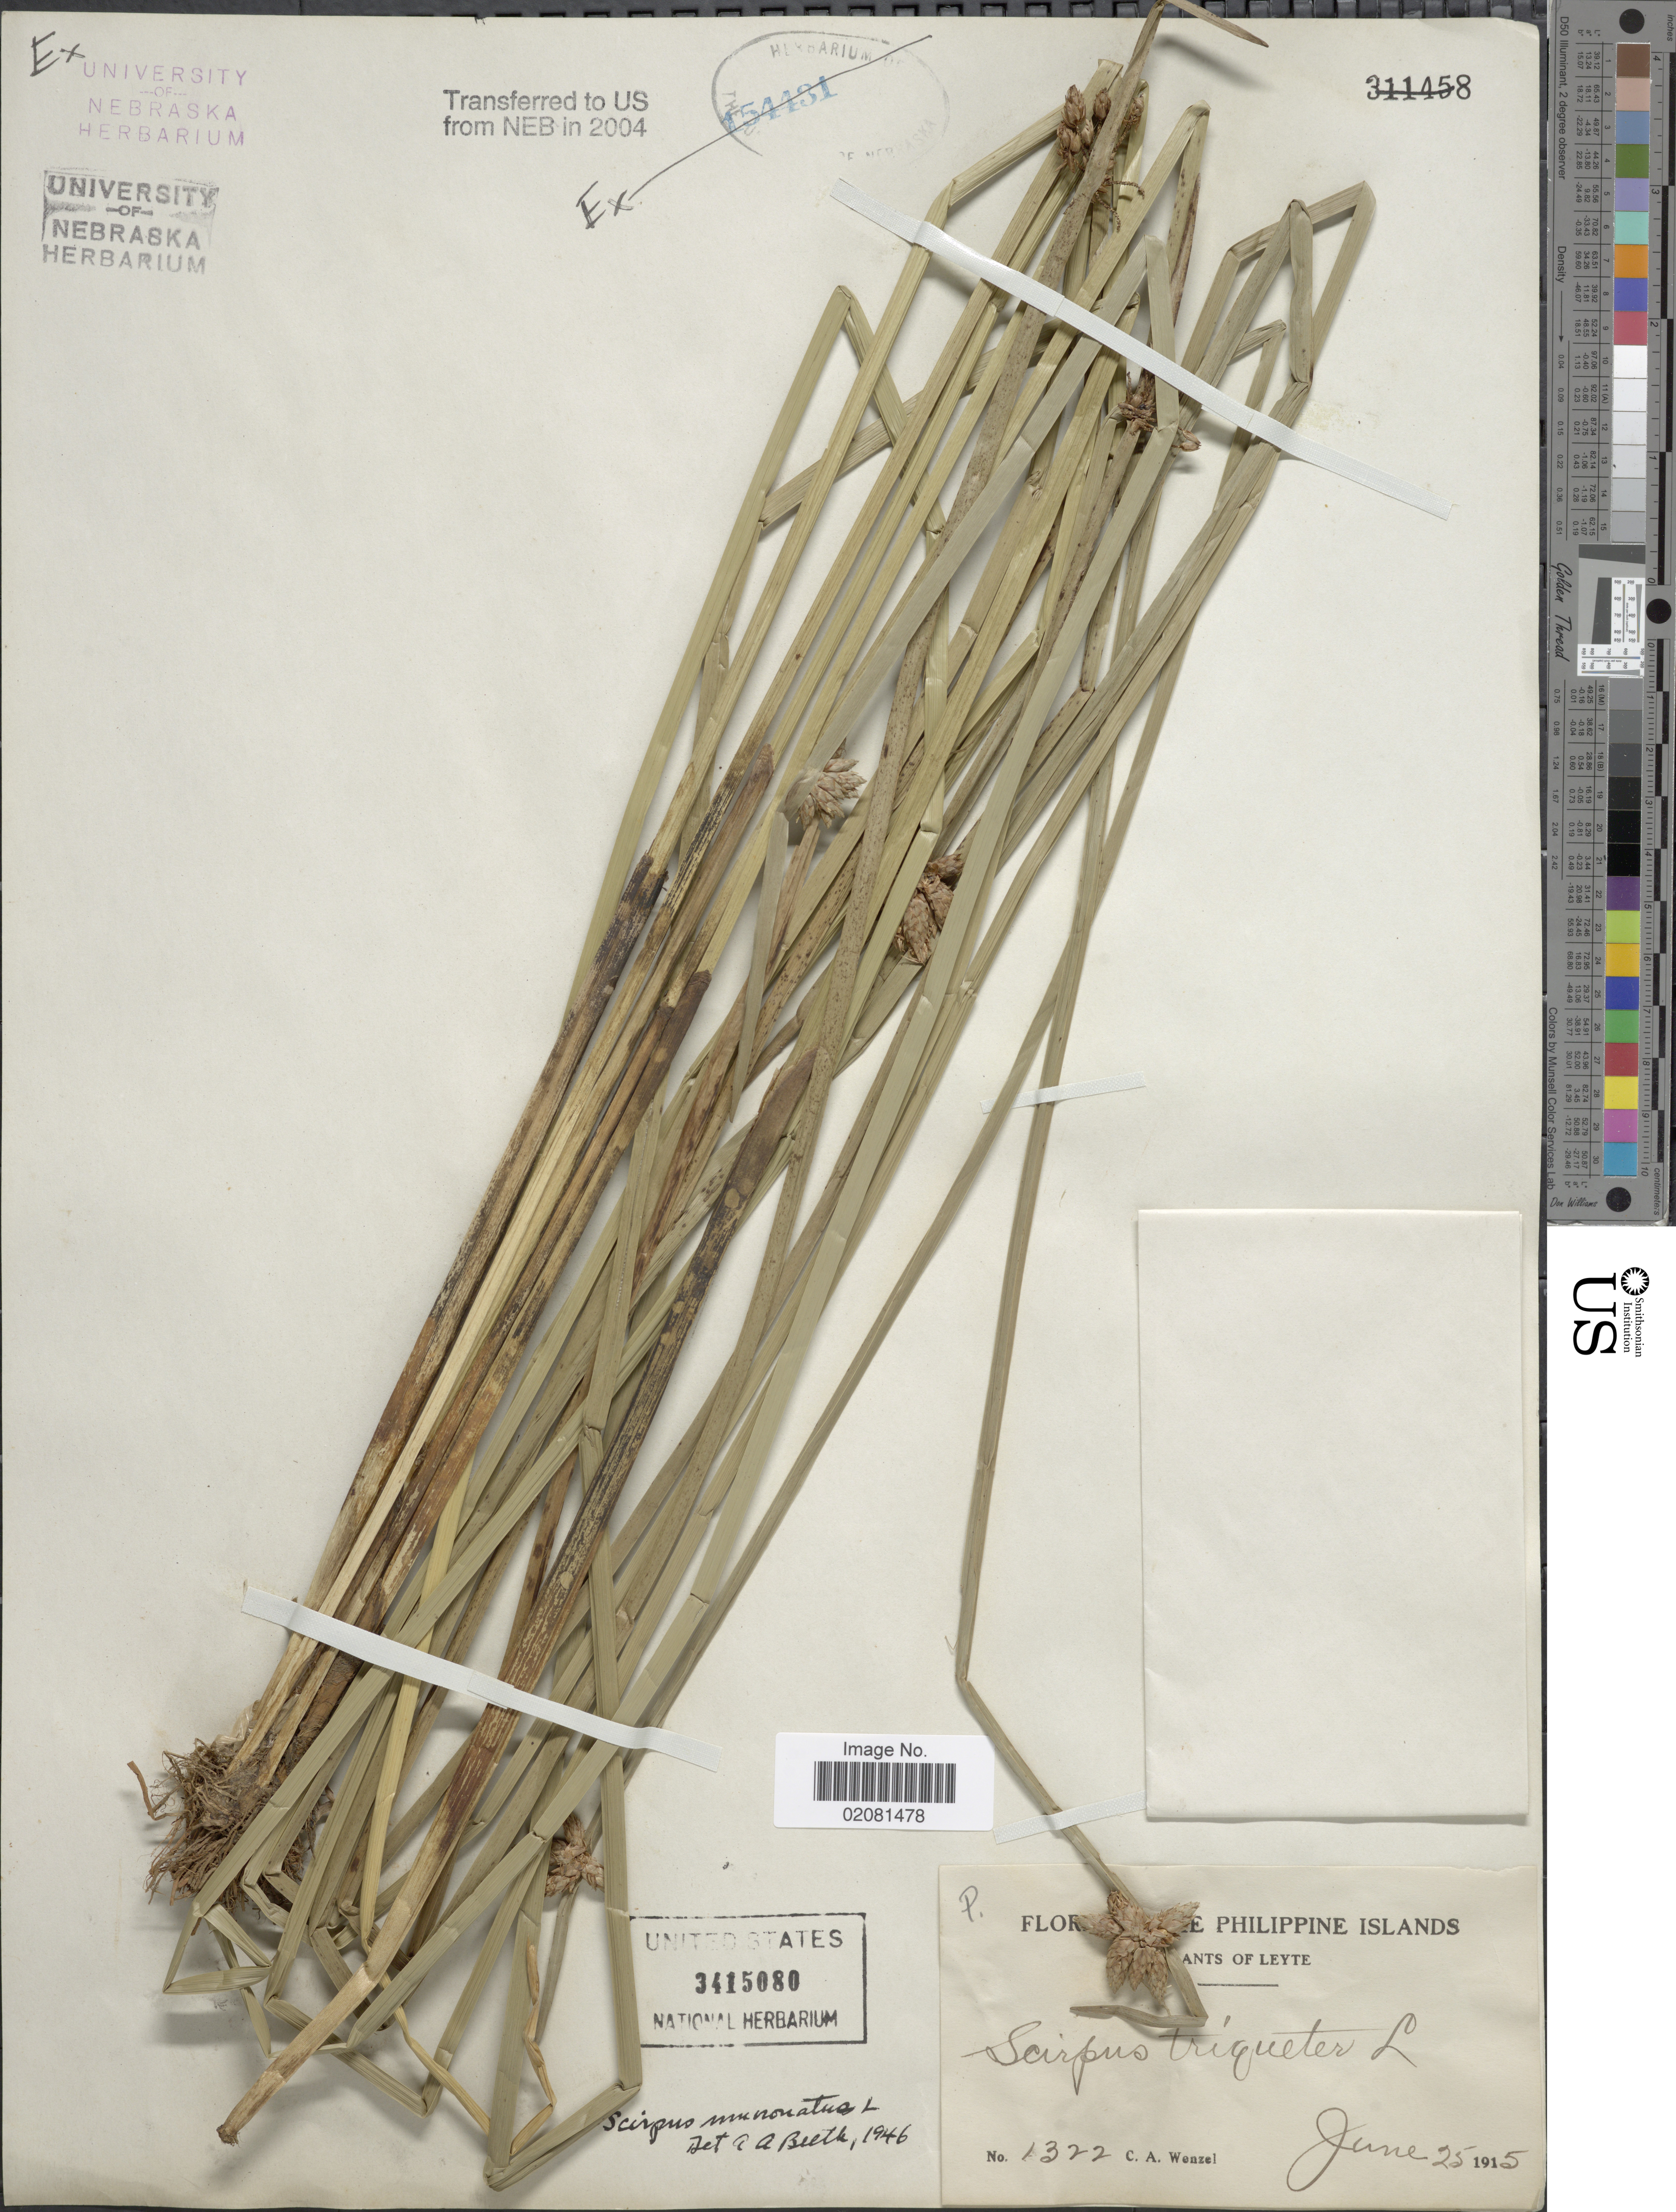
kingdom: Plantae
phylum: Tracheophyta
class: Liliopsida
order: Poales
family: Cyperaceae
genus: Schoenoplectus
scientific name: Schoenoplectus mucronatus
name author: (L.) Palla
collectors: C. Wenzel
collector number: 1322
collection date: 1915-06-25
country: Philippines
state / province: Eastern Visayas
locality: Leyte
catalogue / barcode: US 3415080